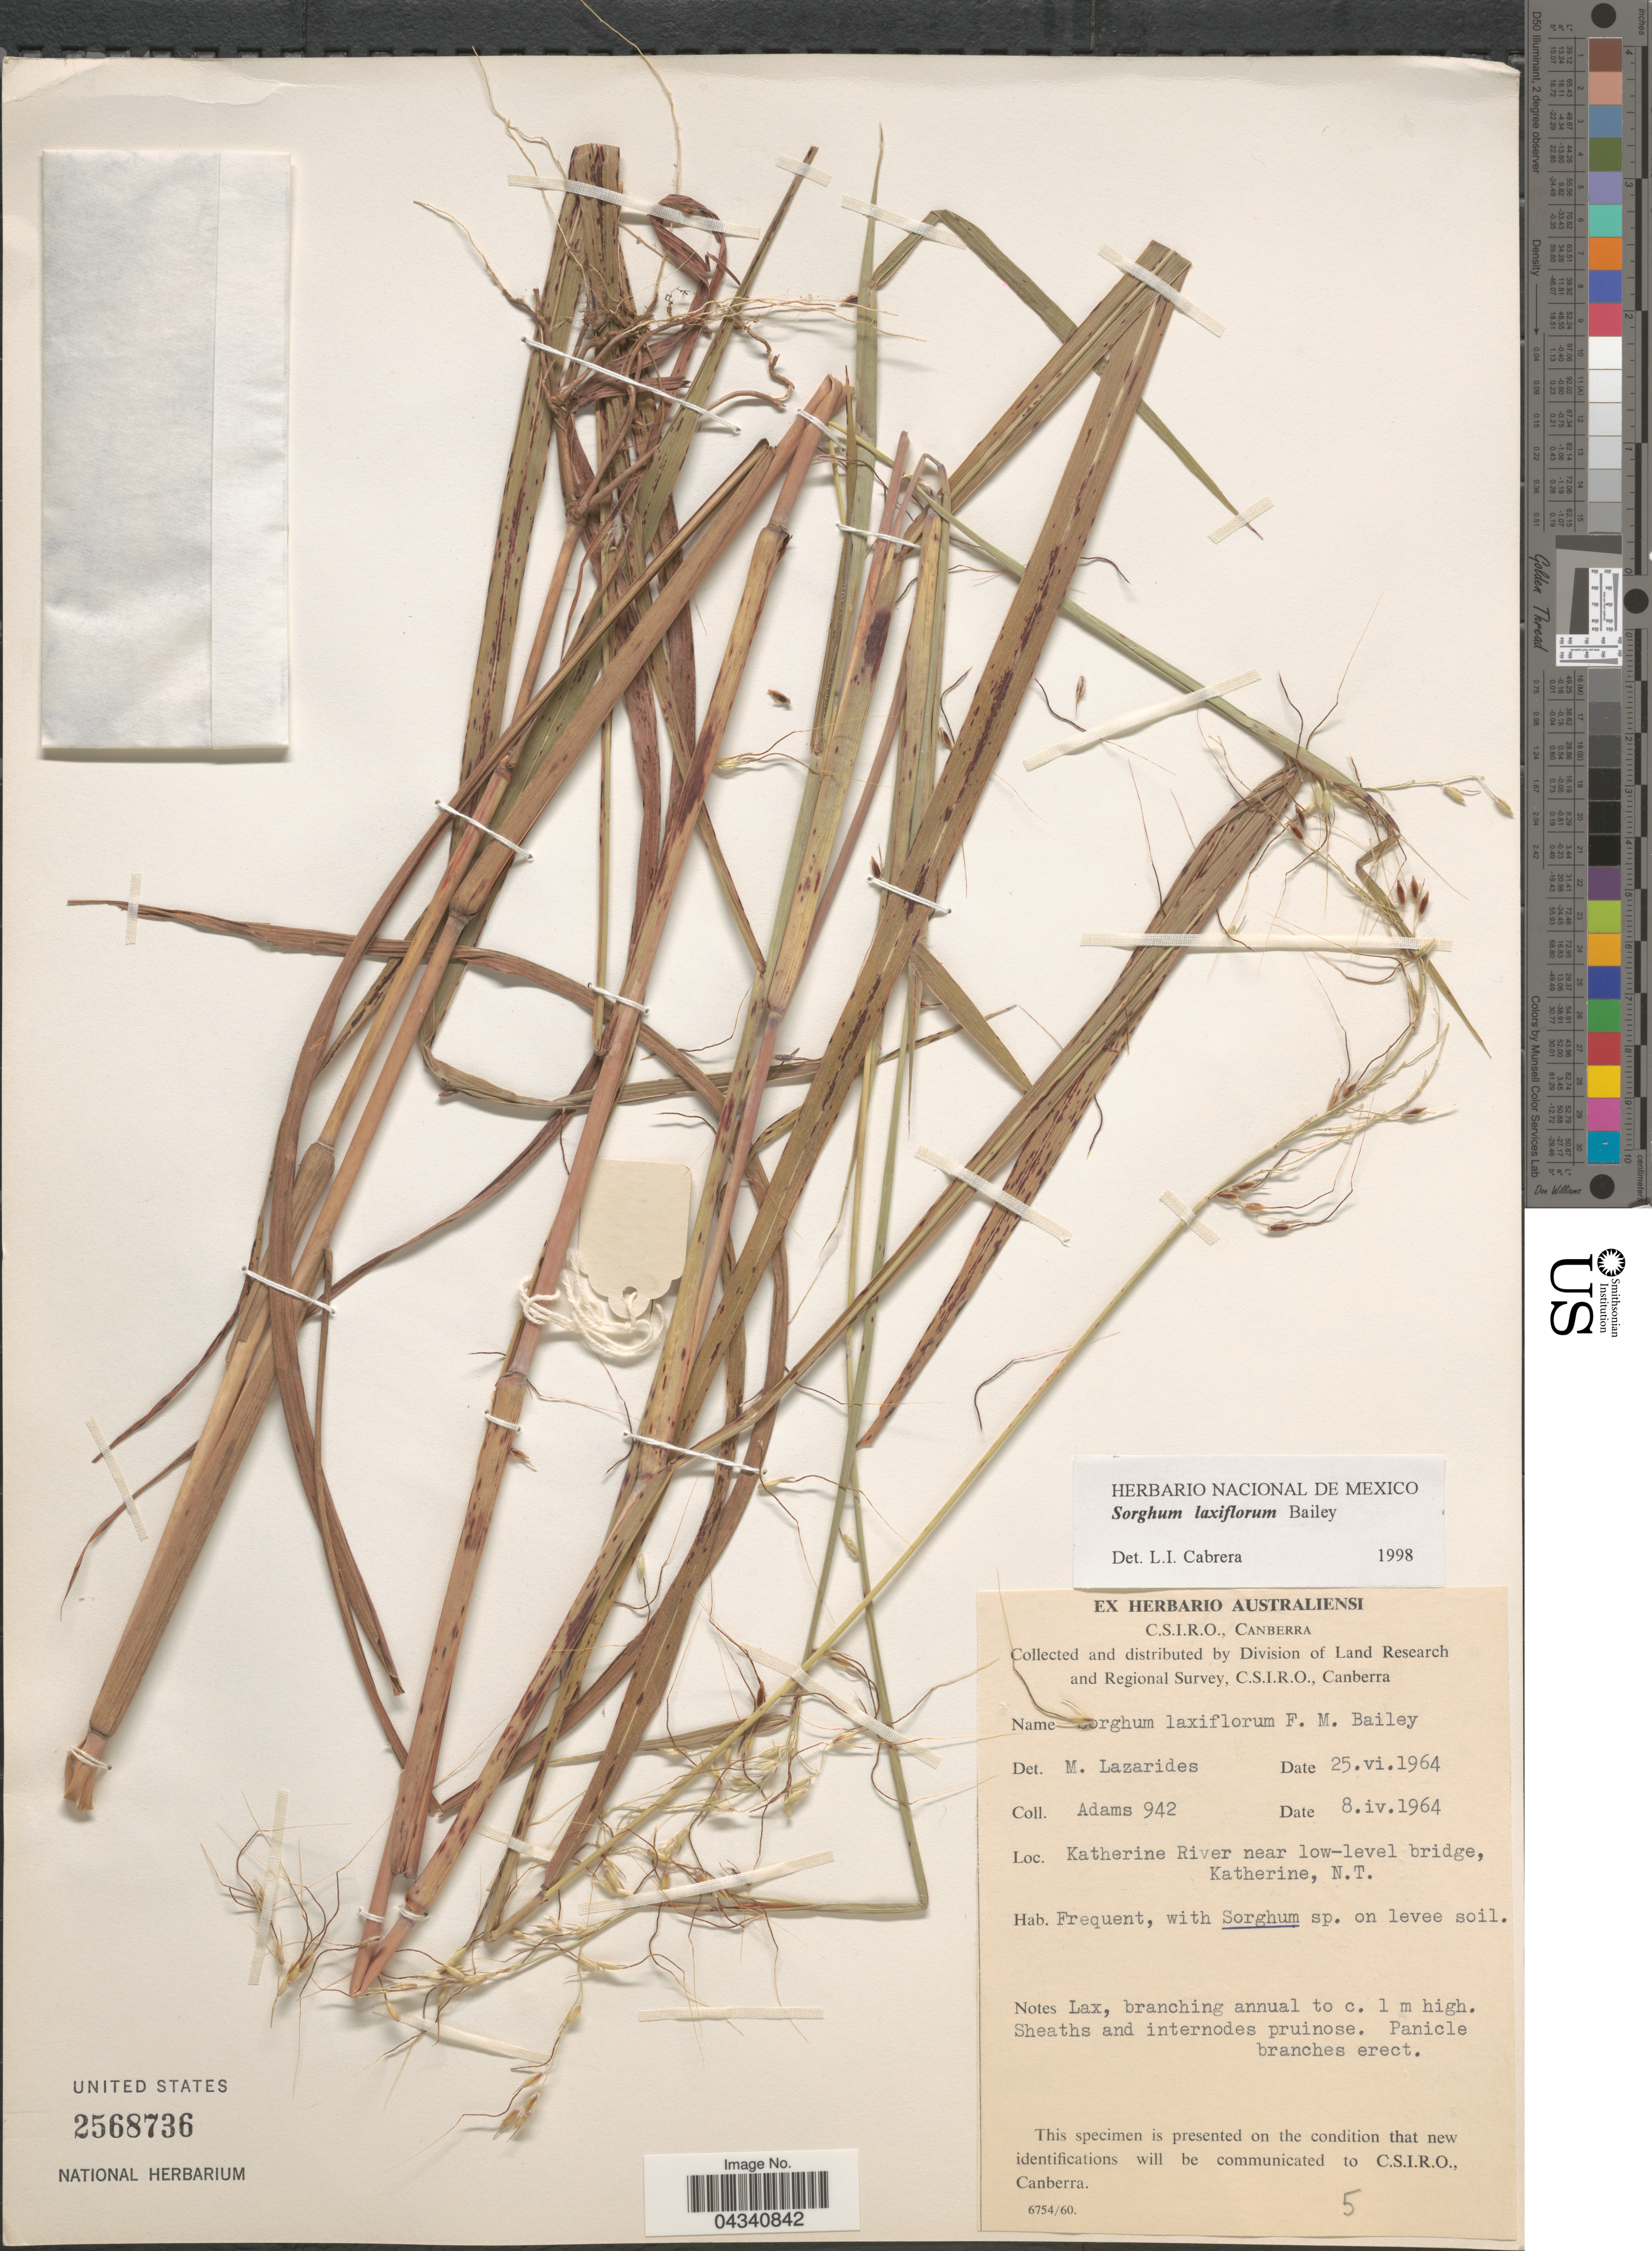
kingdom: Plantae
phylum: Tracheophyta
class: Liliopsida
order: Poales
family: Poaceae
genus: Sorghum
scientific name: Sorghum laxiflorum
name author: F.M. Bailey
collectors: Adams, --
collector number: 942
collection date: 1964-04-08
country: Australia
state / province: Northern Territory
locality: Katherine River near low-level bridge, Katherine, N. T.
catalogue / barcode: US 2568736